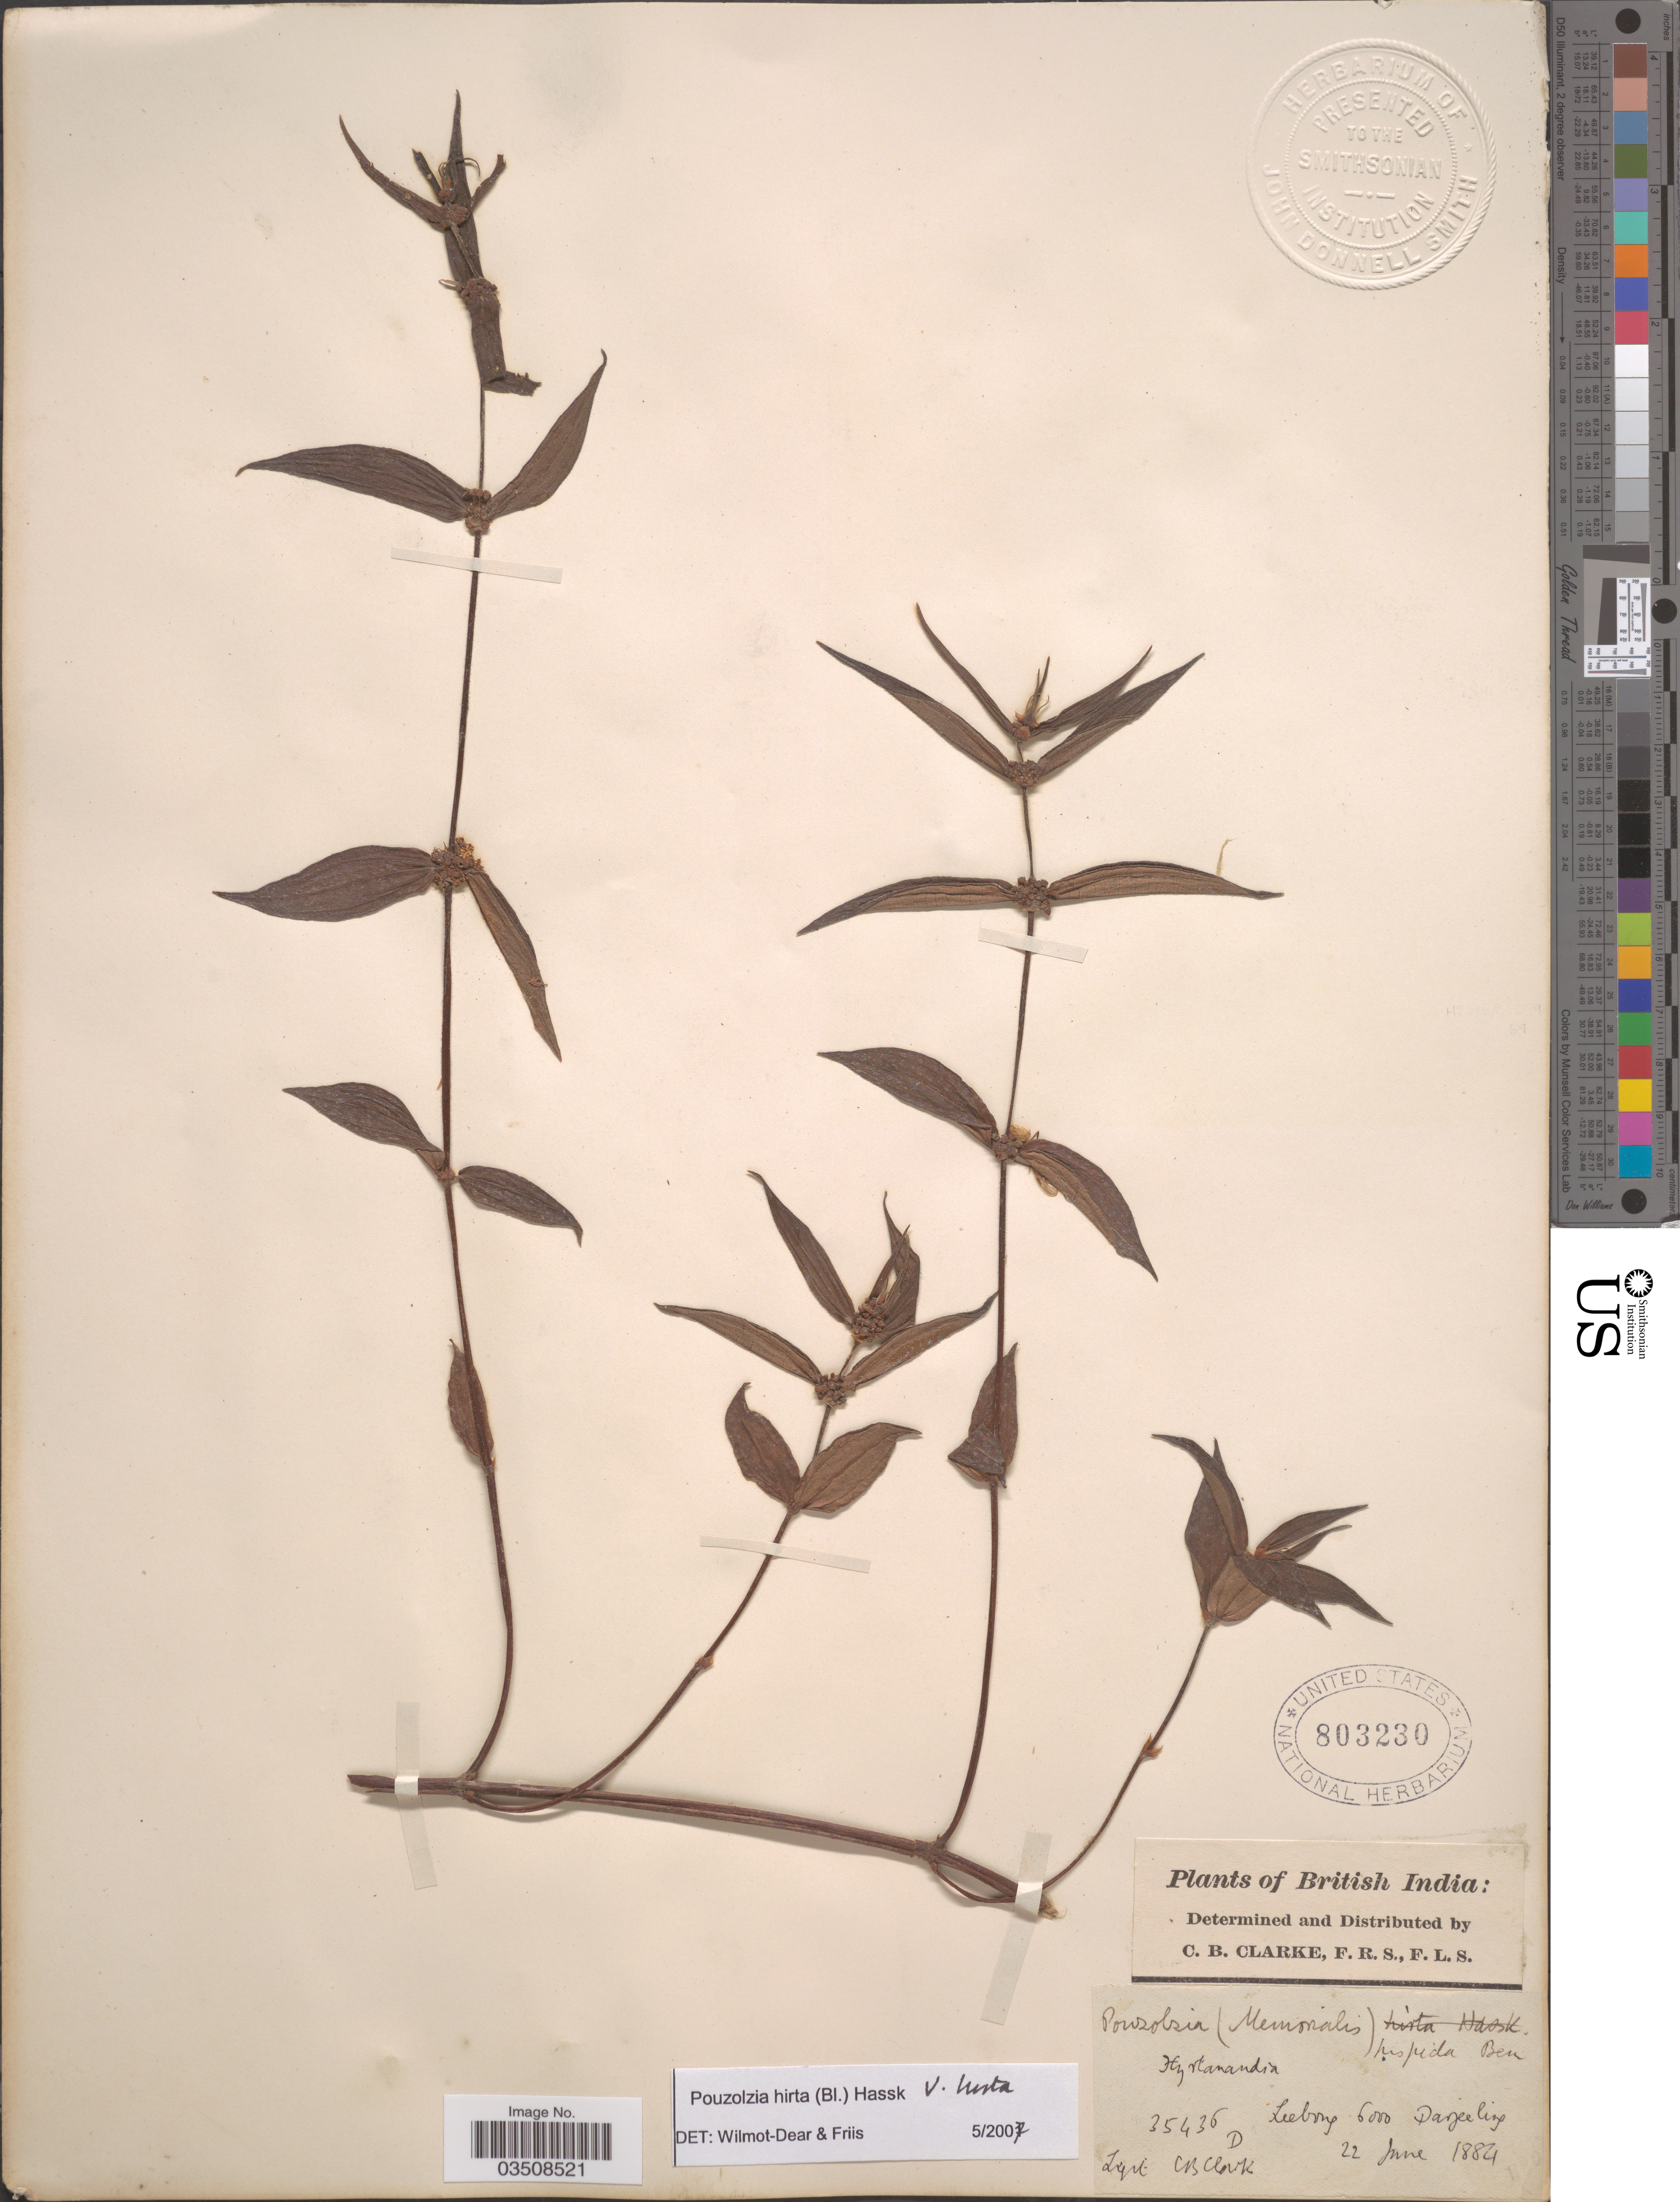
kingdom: Plantae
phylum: Tracheophyta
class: Magnoliopsida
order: Rosales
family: Urticaceae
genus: Gonostegia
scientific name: Gonostegia triandra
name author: (Blume) Miq.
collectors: C. B. Clarke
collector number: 35436 D?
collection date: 1884-06-22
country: India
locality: British India. Leebong. Darjeeling.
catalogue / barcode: US 803230